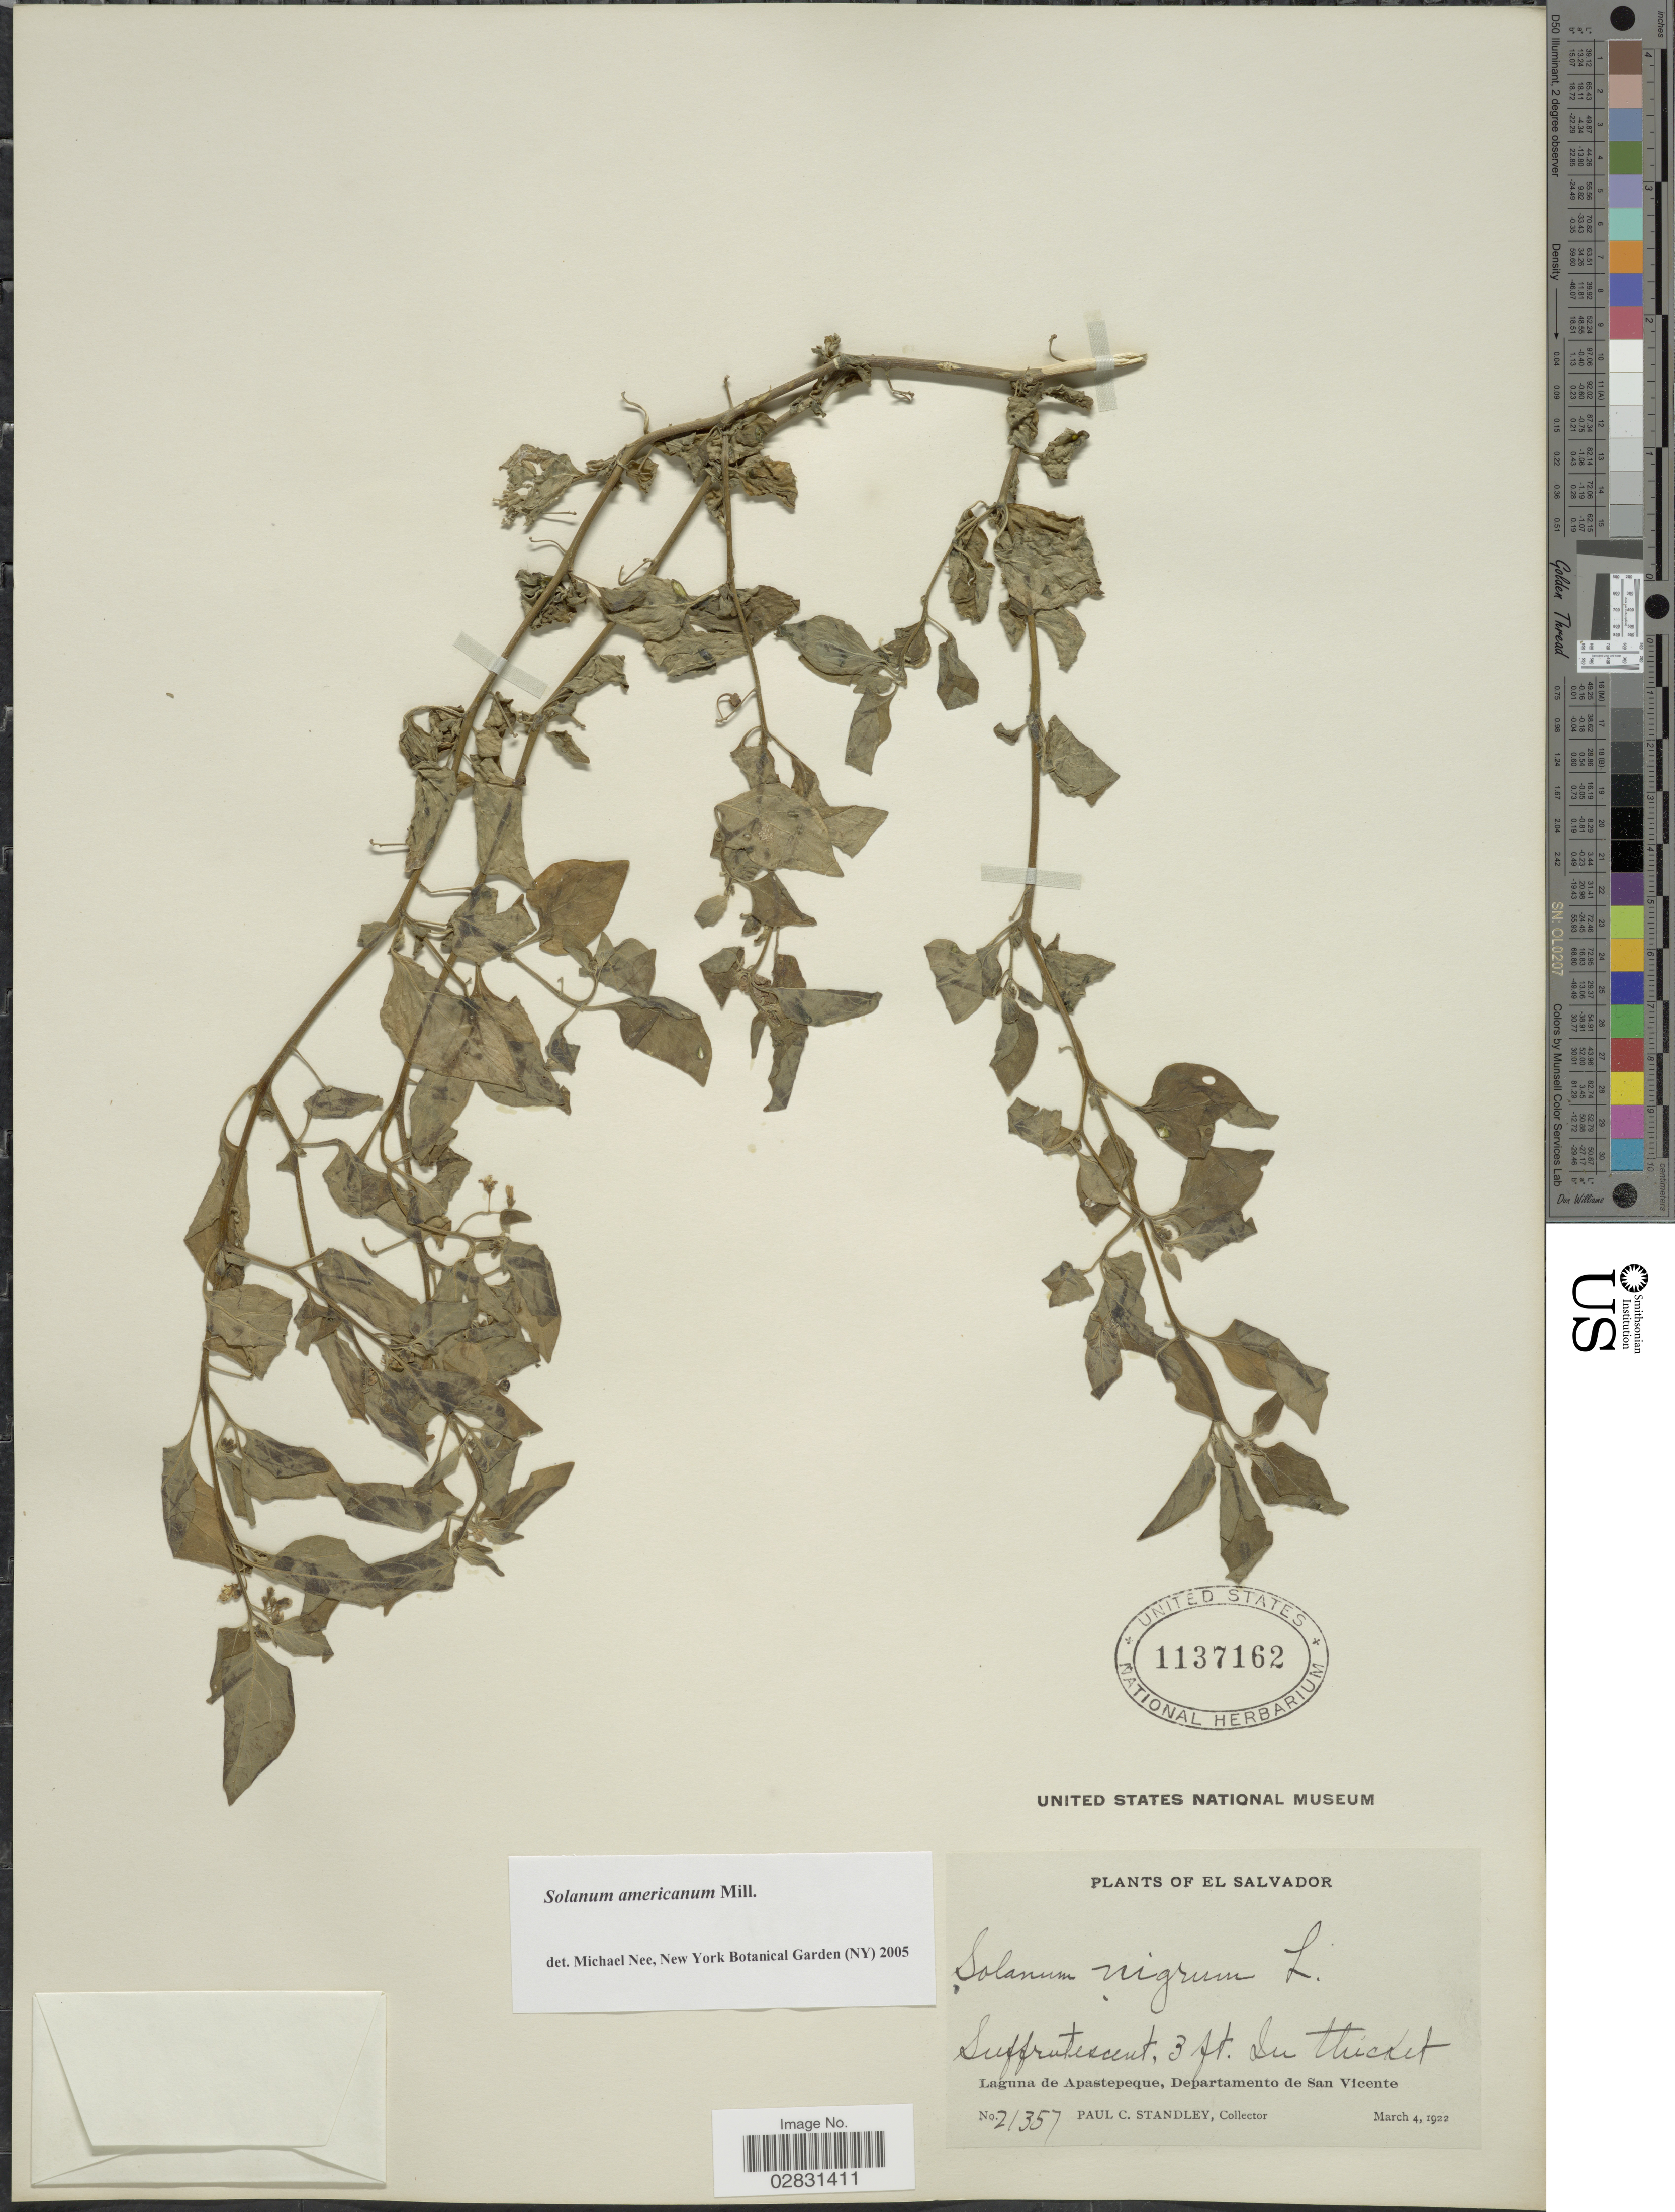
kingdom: Plantae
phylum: Tracheophyta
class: Magnoliopsida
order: Solanales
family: Solanaceae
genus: Solanum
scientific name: Solanum americanum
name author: Mill.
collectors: P. C. Standley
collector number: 21357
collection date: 1922-03-04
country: El Salvador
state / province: San Vincente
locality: Laguna de Apastepeque,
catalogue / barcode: US 1137162